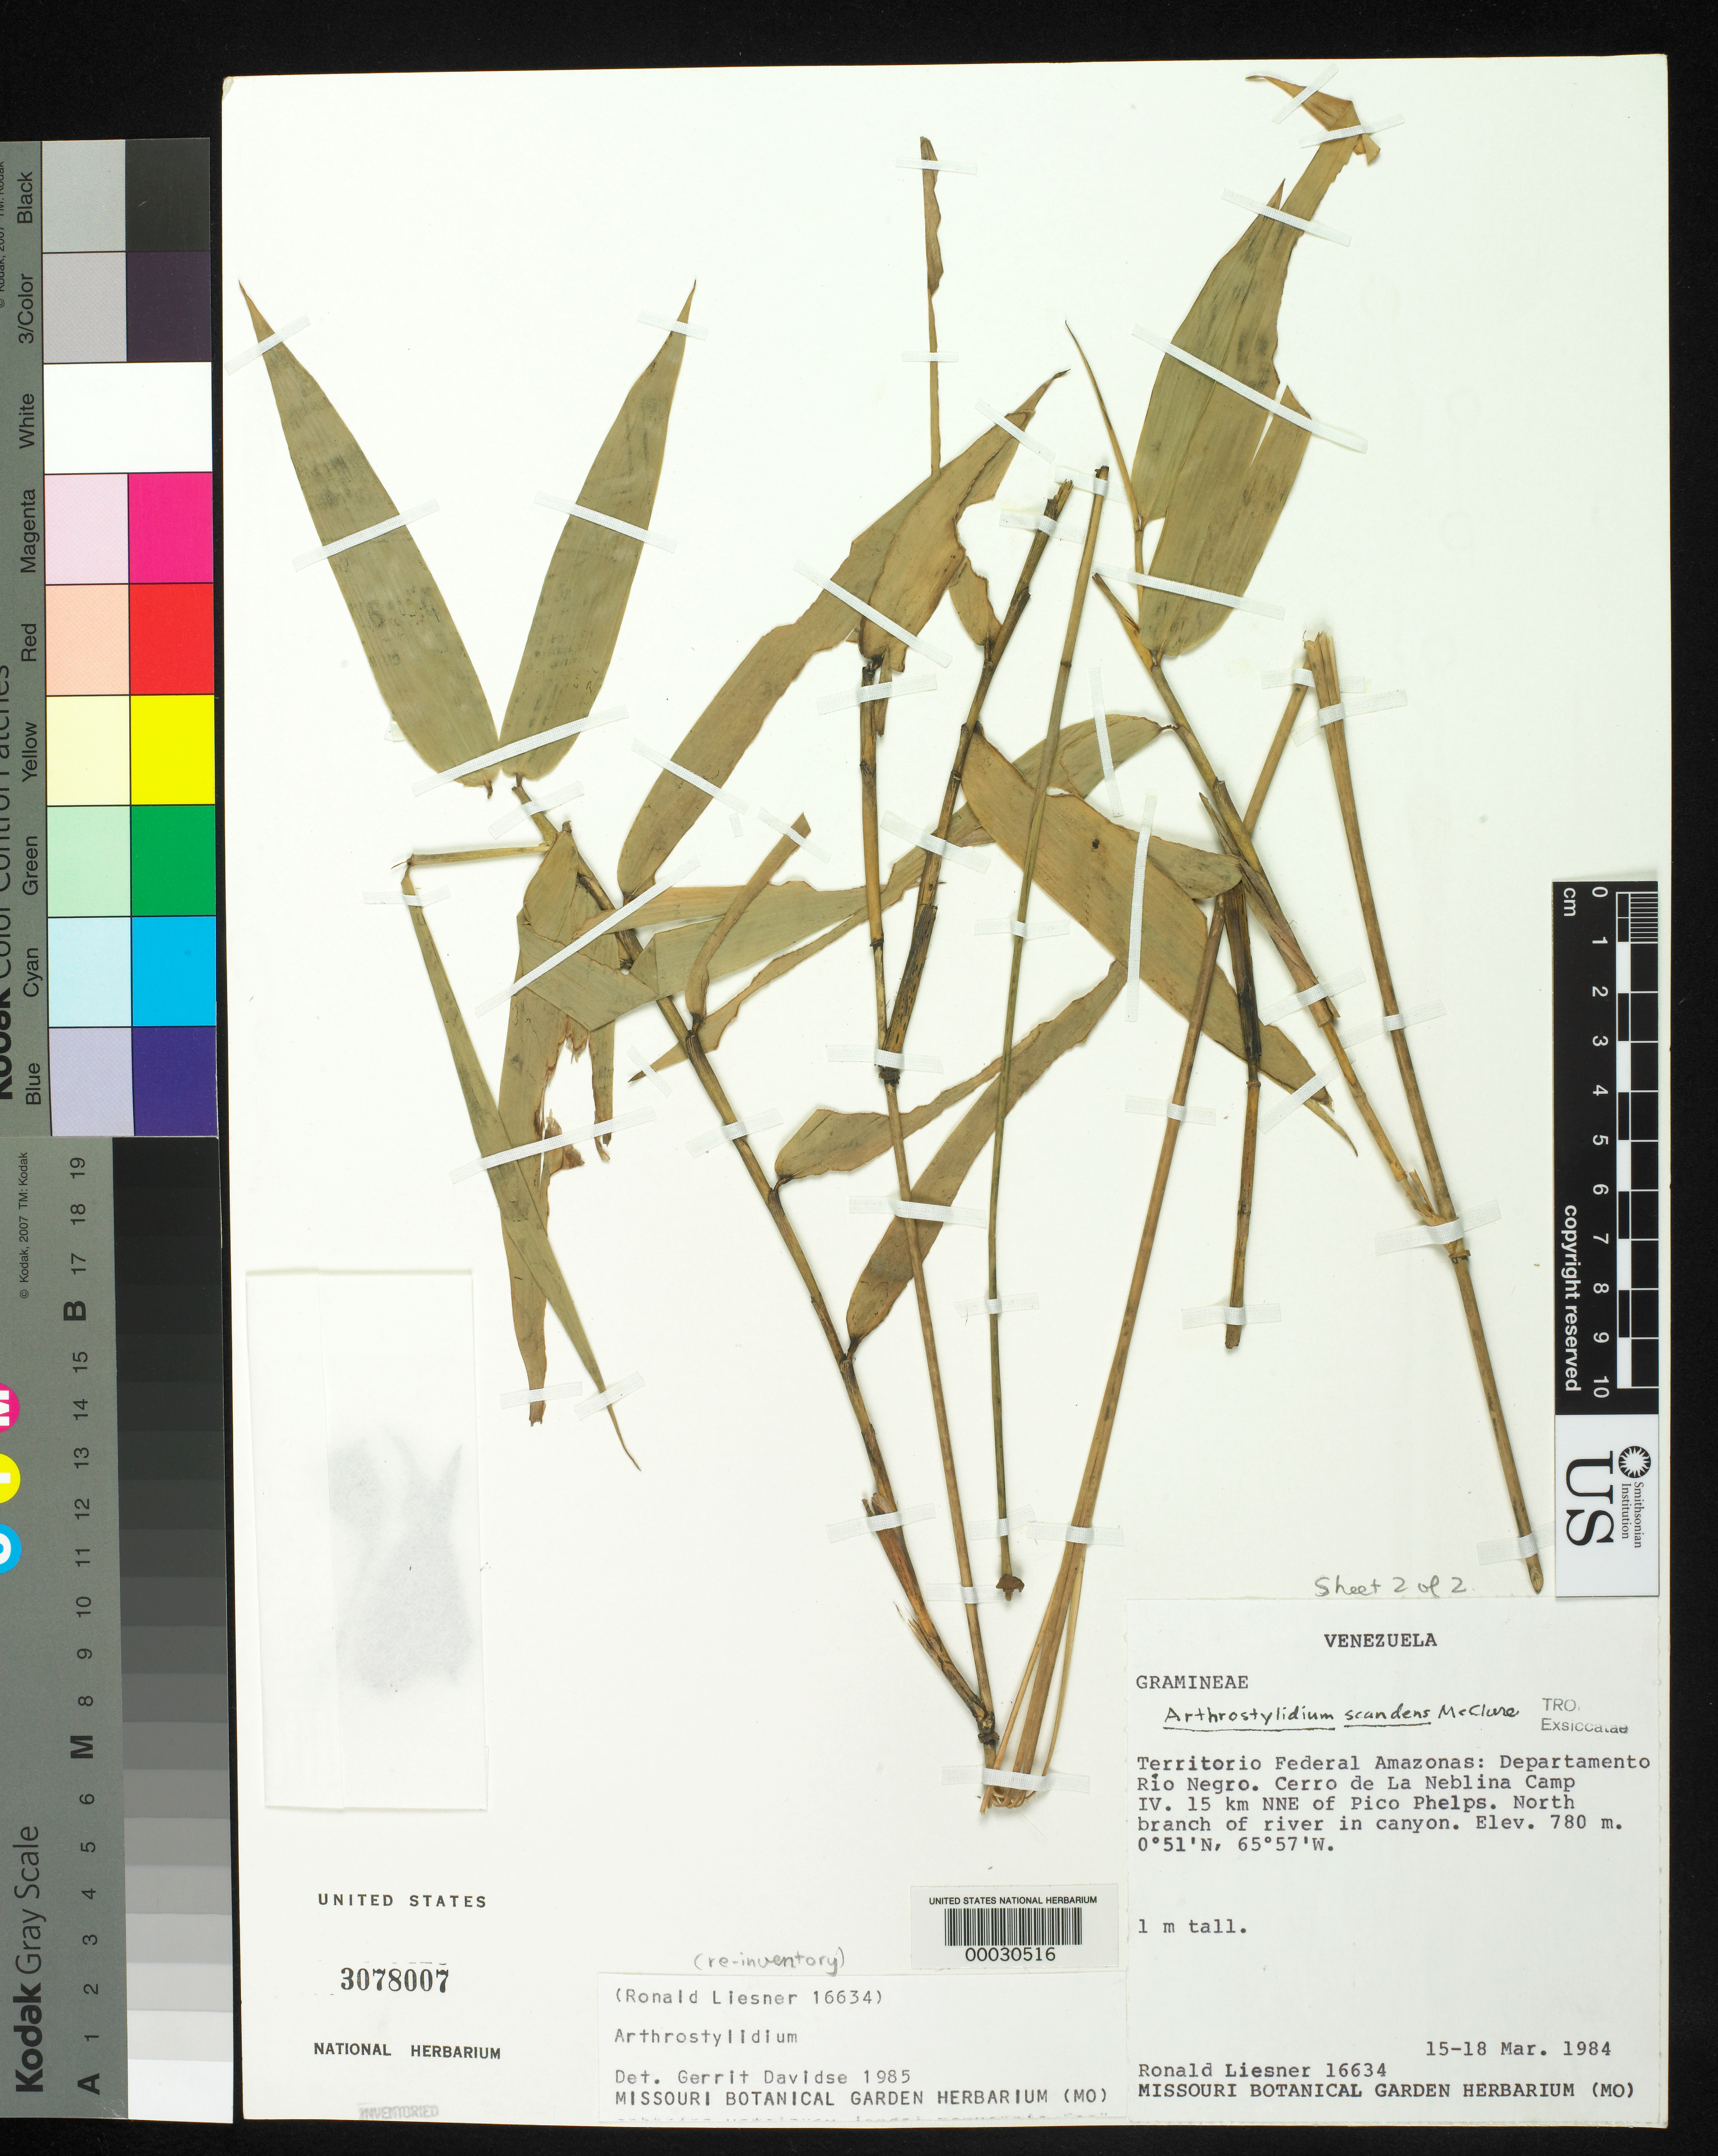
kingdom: Plantae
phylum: Tracheophyta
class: Liliopsida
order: Poales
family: Poaceae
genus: Arthrostylidium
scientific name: Arthrostylidium scandens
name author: McClure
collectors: R. L. Liesner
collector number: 16634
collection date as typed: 15 Mar 1984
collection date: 1984-03-15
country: Venezuela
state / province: Amazonas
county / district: Rio Negro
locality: Cerro de la neblina camp iv; 15 km nne of pico phelps; n branch of river in canyon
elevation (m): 780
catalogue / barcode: US 3078007